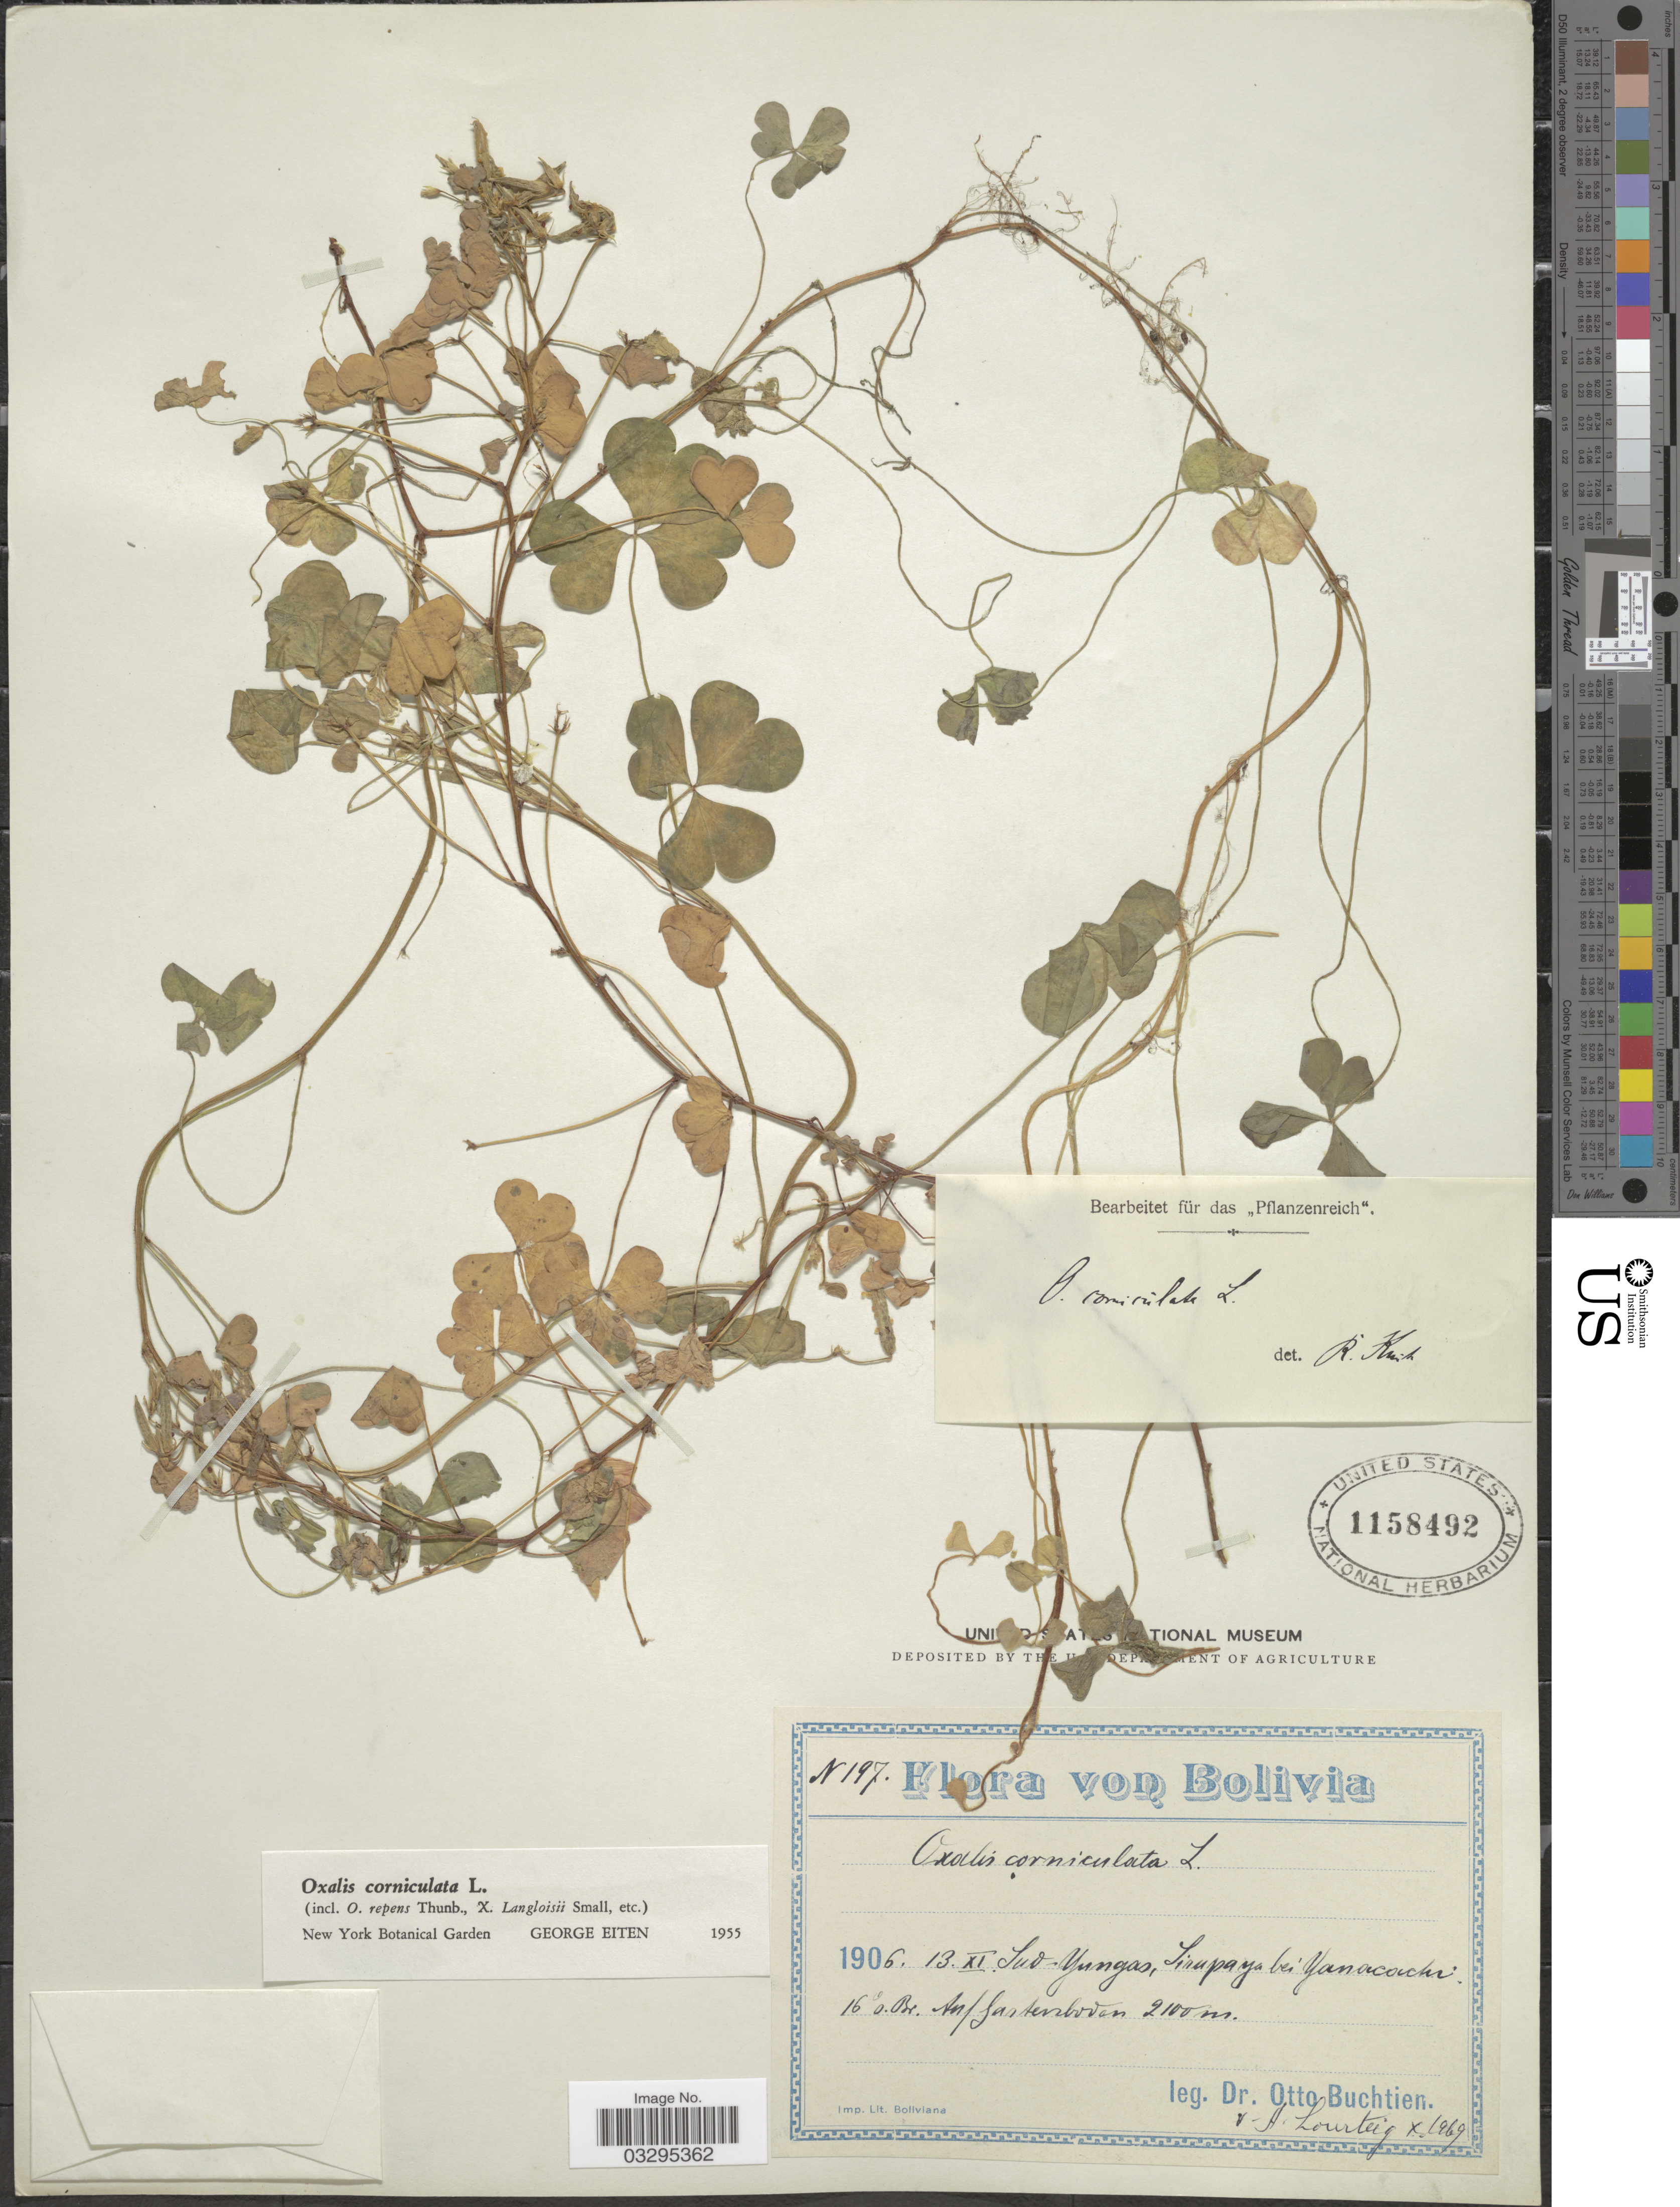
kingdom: Plantae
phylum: Tracheophyta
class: Magnoliopsida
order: Oxalidales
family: Oxalidaceae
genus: Oxalis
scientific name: Oxalis corniculata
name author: L.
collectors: O. Buchtien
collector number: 197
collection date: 1906-11-13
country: Bolivia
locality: Sud-Yungas, Sirupaya bei Yanacouchi. Auf Gartenboden.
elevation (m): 2100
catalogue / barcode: US 1158492